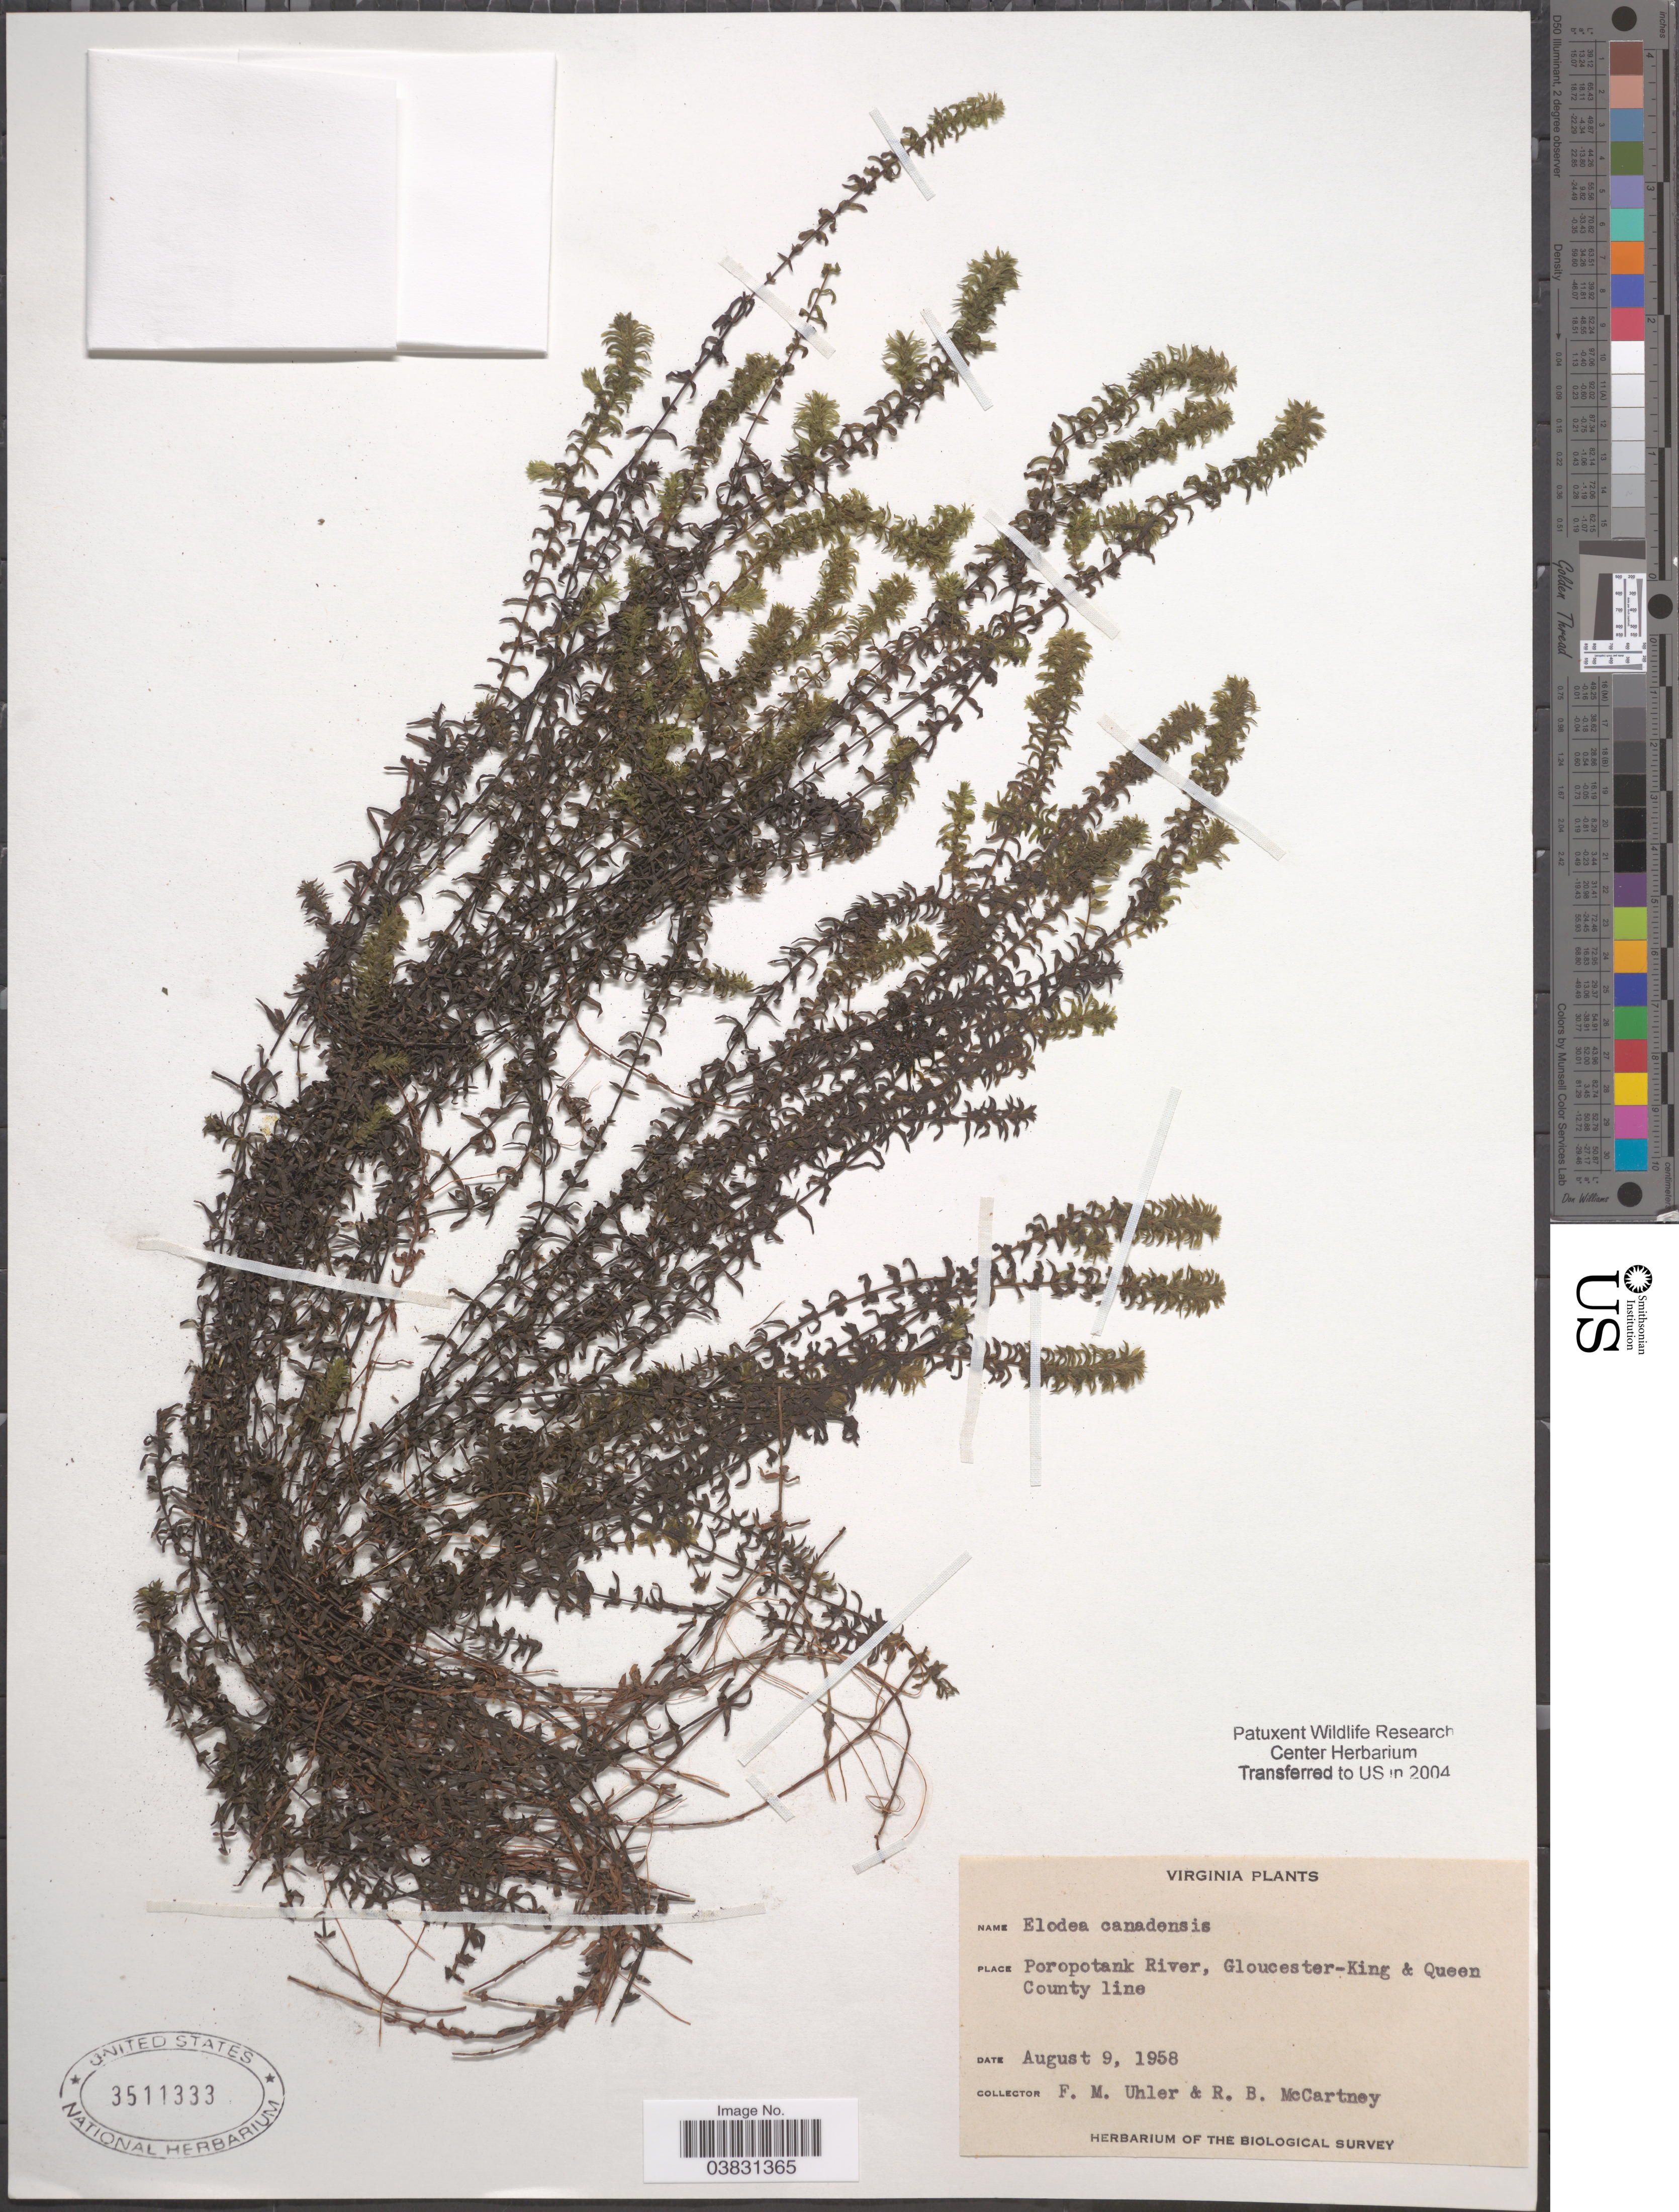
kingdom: Plantae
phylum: Tracheophyta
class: Liliopsida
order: Alismatales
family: Hydrocharitaceae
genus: Elodea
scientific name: Elodea canadensis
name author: Michx.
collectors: F. M. Uhler & R. B. McCartney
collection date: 1958-08-09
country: United States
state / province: Virginia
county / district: Gloucester / King and Queen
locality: Poropotank River, Gloucester-King & Queen County line.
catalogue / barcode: US 3511333